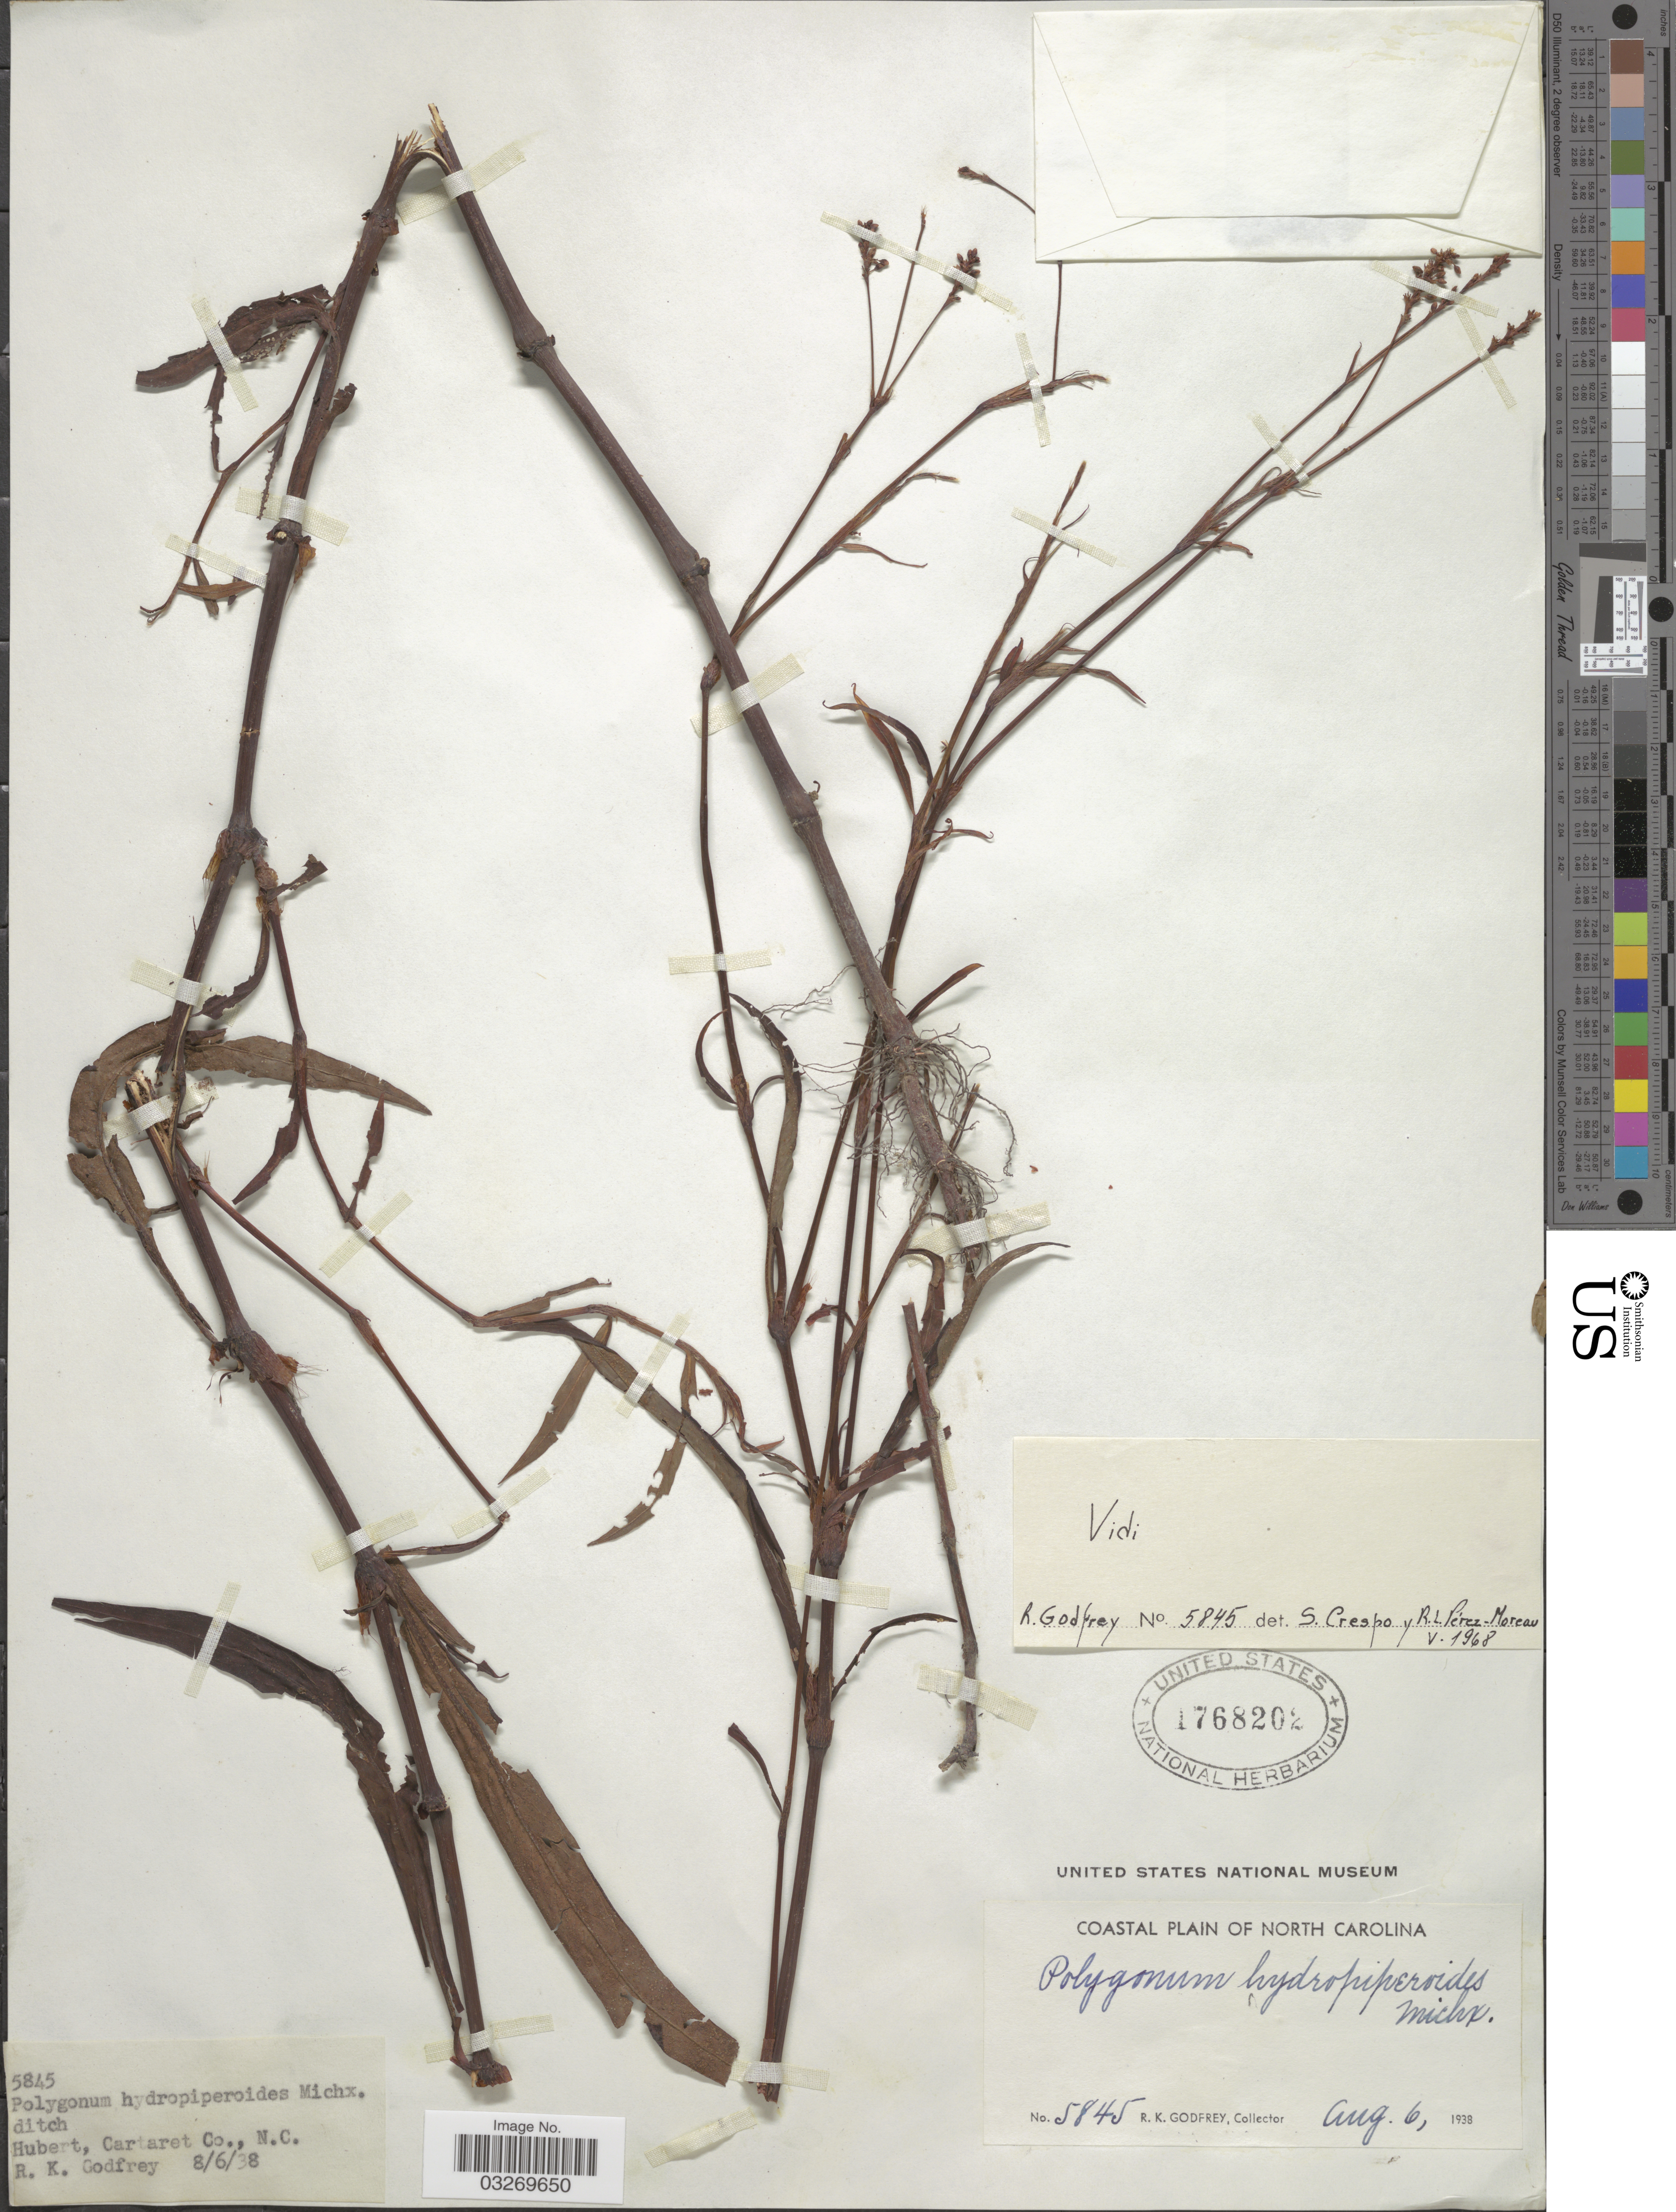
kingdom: Plantae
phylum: Tracheophyta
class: Magnoliopsida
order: Caryophyllales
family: Polygonaceae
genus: Persicaria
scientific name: Persicaria hydropiperoides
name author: (Michx.) Small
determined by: Atha, D. E.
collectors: R. K. Godfrey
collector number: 5845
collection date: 1938-08-06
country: United States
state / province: North Carolina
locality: Coastal Plain of North Carolina, Hubert, Cartaret Co.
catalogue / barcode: US 1768202